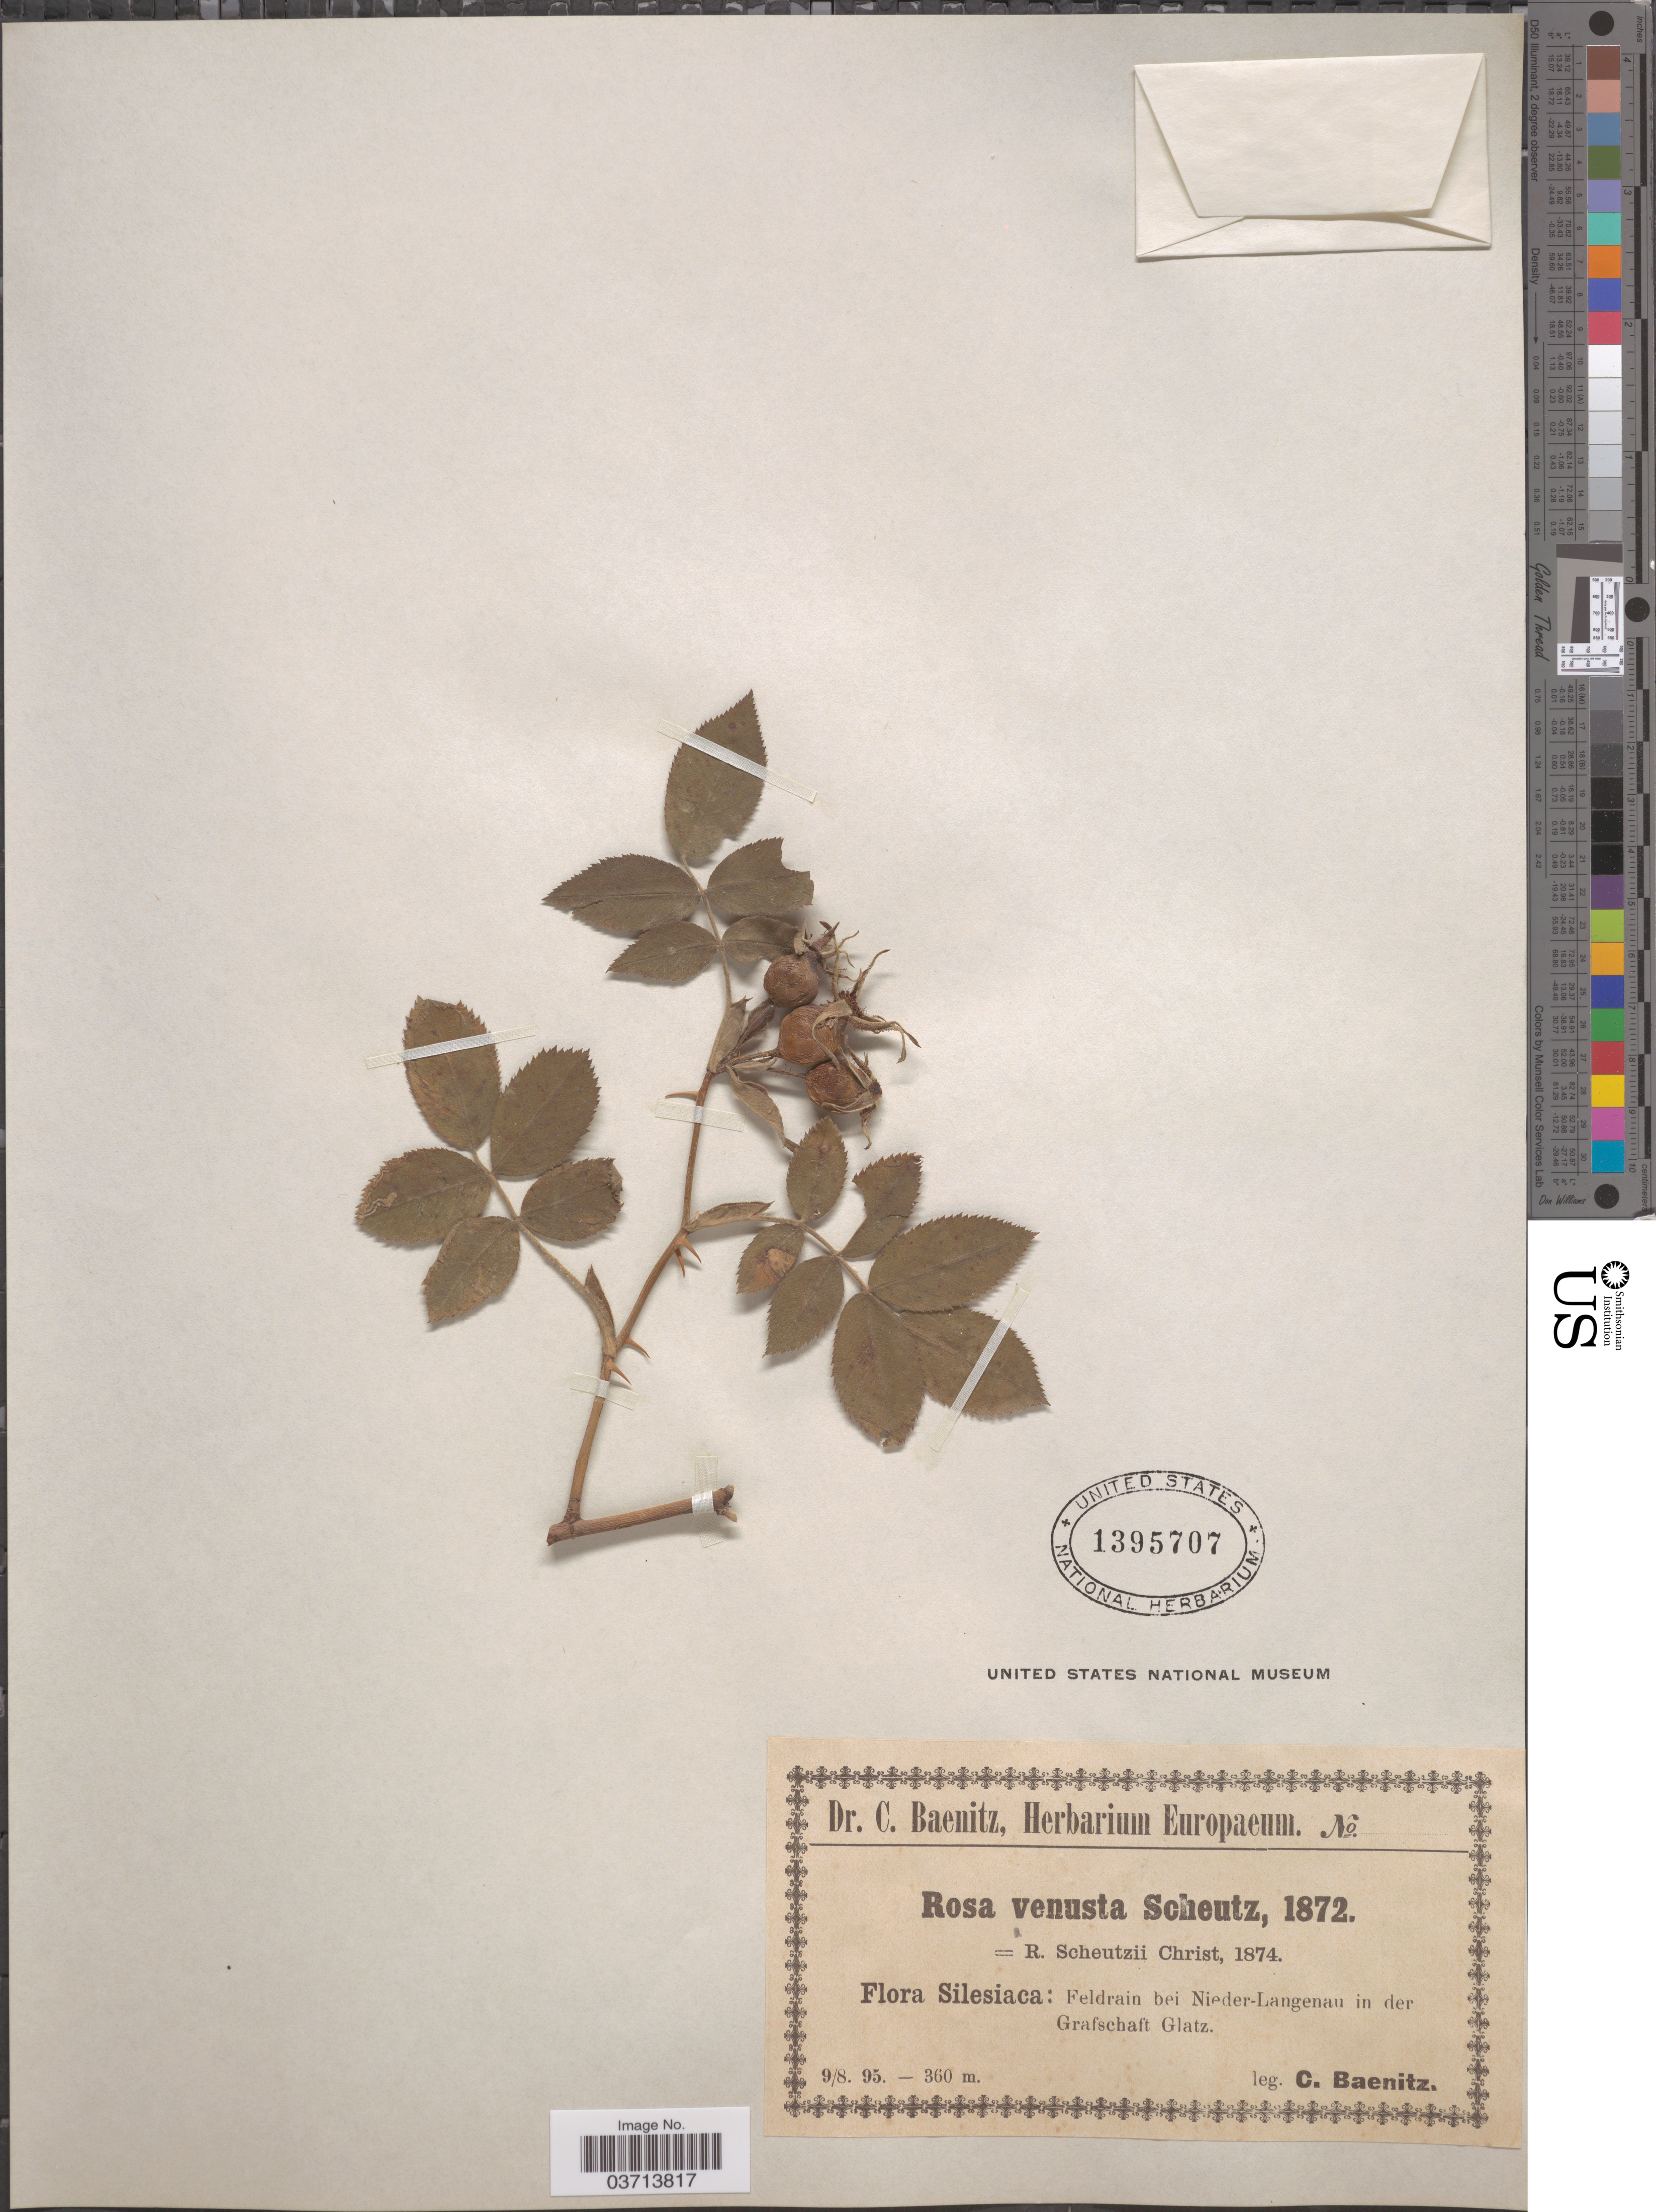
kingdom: Plantae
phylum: Tracheophyta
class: Magnoliopsida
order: Rosales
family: Rosaceae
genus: Rosa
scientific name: Rosa venusta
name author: Scheutz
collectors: C. G. Baenitz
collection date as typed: Transcribed d/m/y: 9/8/95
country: Poland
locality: Silesiaca: Feldrain bei Nieder-Langenau in der Grafschaft Glatz.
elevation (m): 360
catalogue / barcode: US 1395707